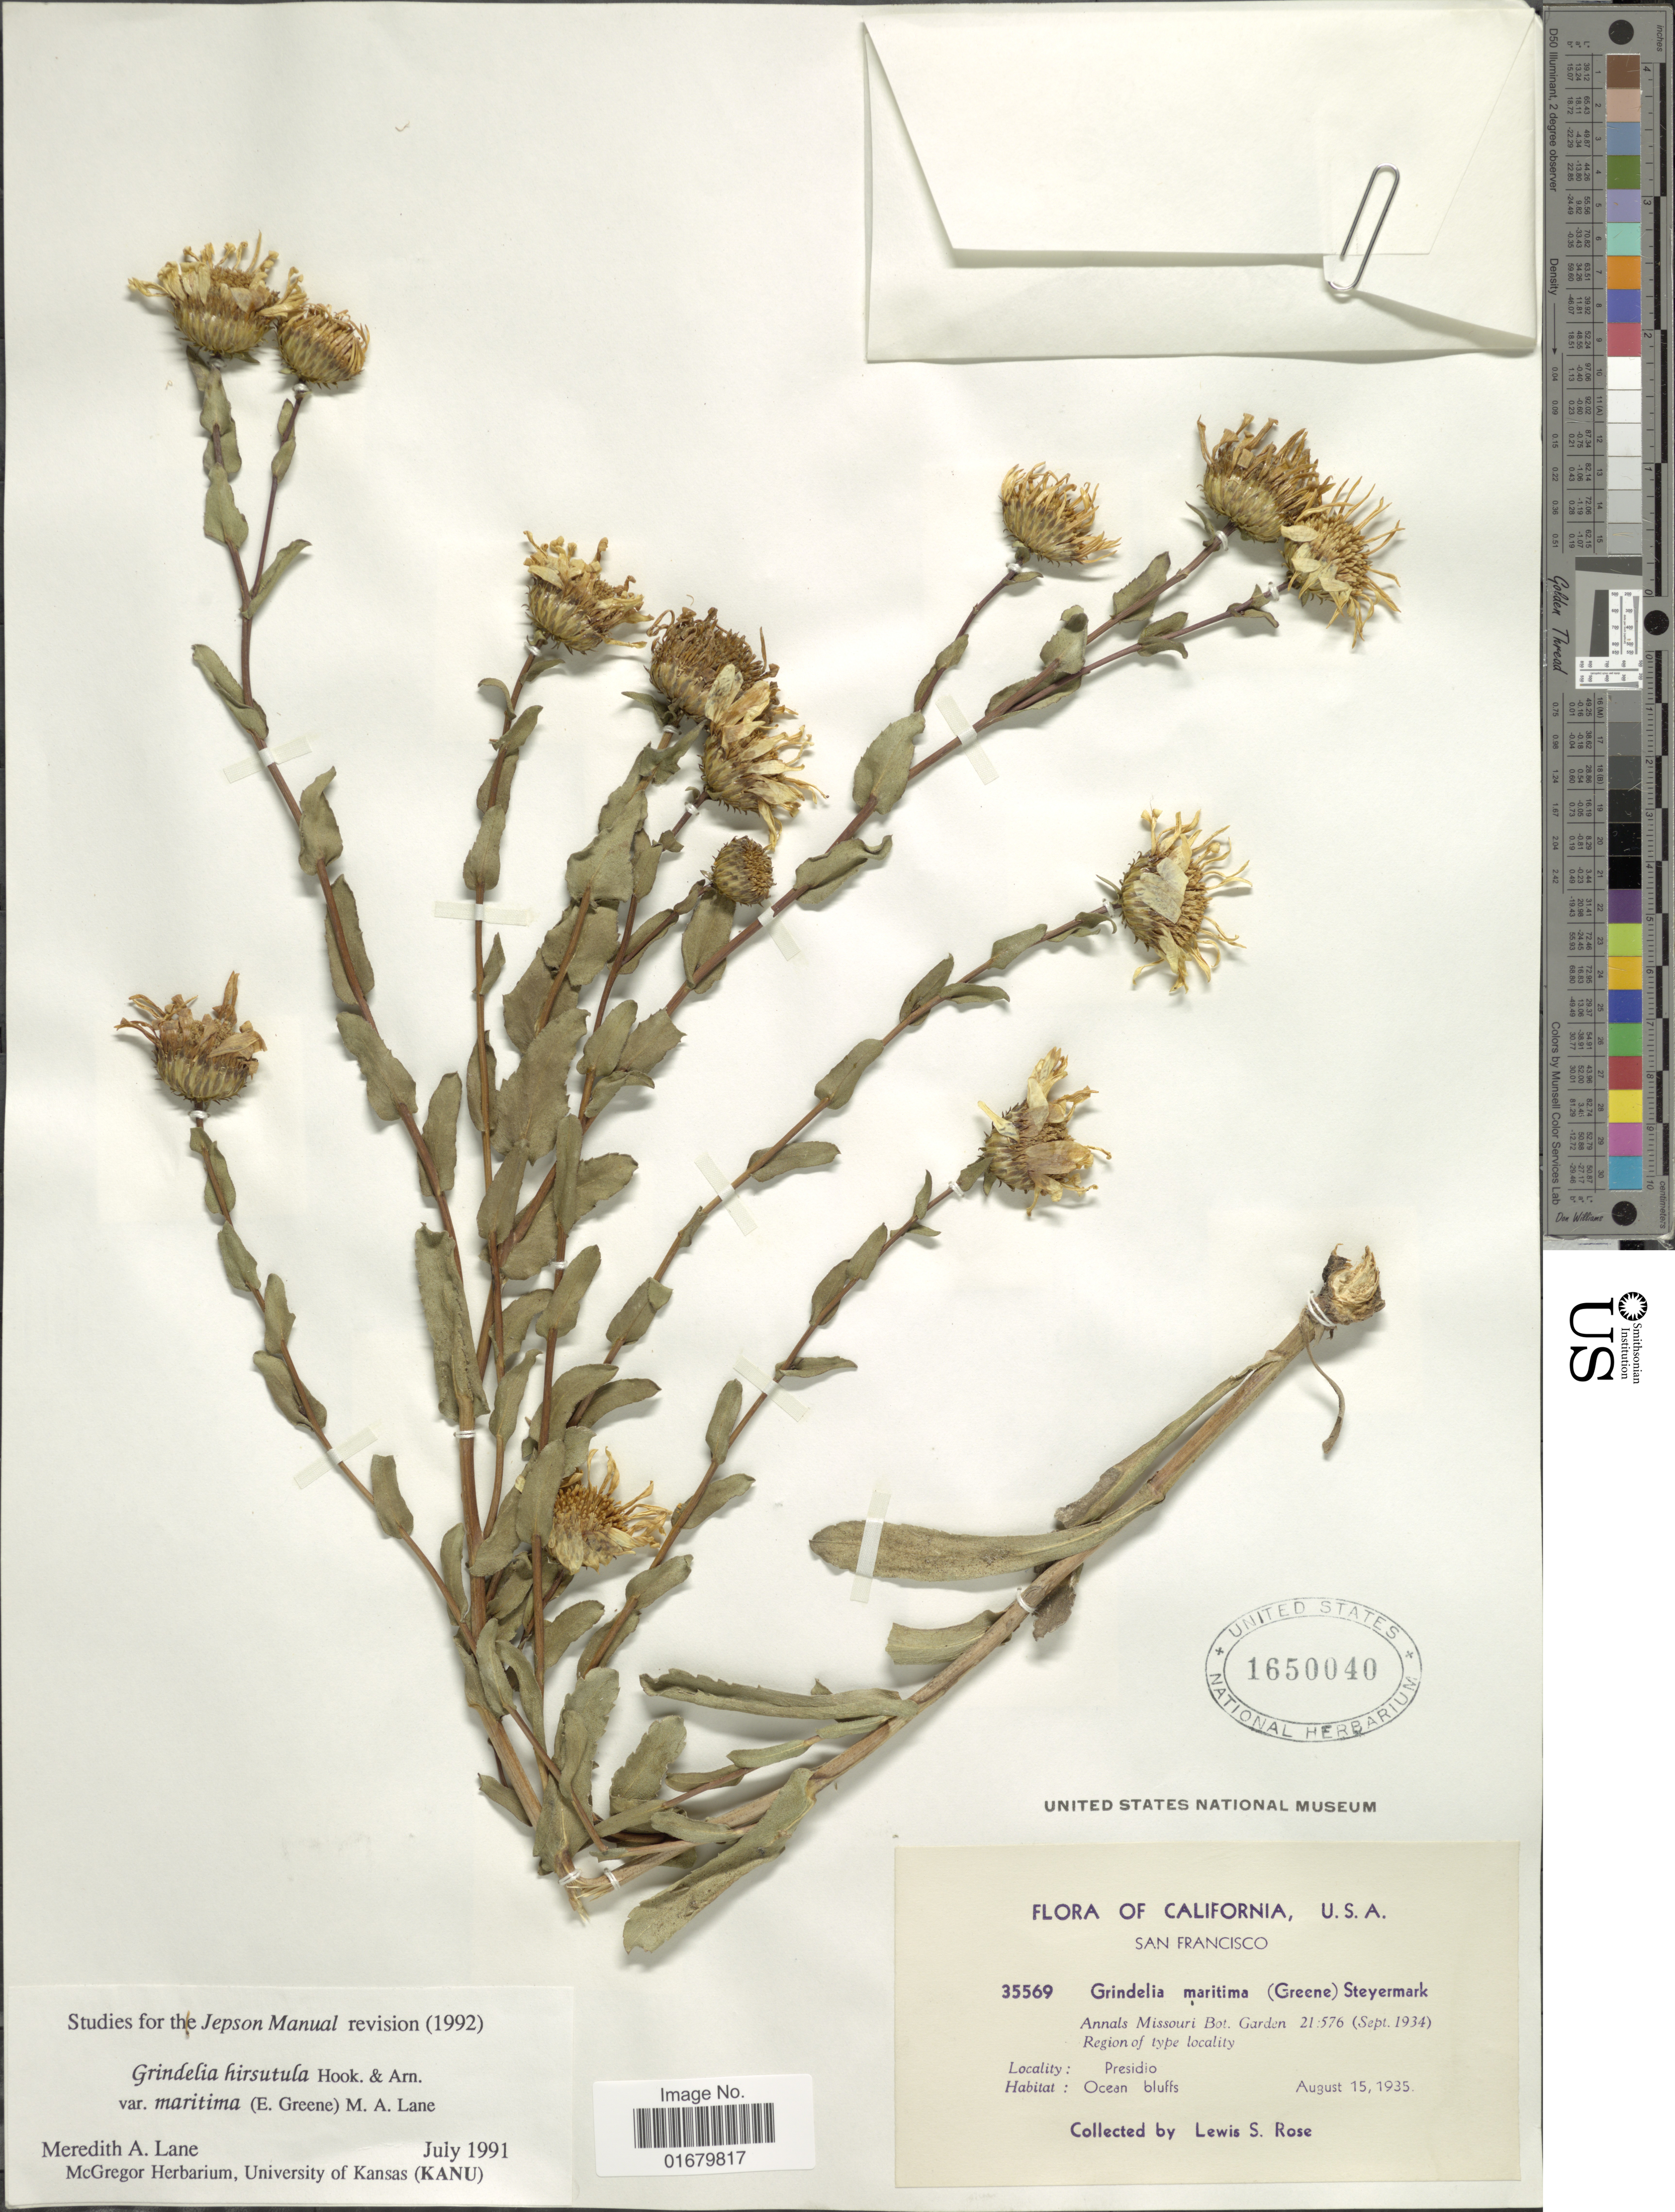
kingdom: Plantae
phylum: Tracheophyta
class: Magnoliopsida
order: Asterales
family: Asteraceae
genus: Grindelia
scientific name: Grindelia hirsutula var. maritima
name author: (Greene) M.A. Lane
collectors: L. S. Rose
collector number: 35569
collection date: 1938-08-15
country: United States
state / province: California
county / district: San Francisco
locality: San Francisco, Presidio, Ocean bluffs.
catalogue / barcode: US 1650040